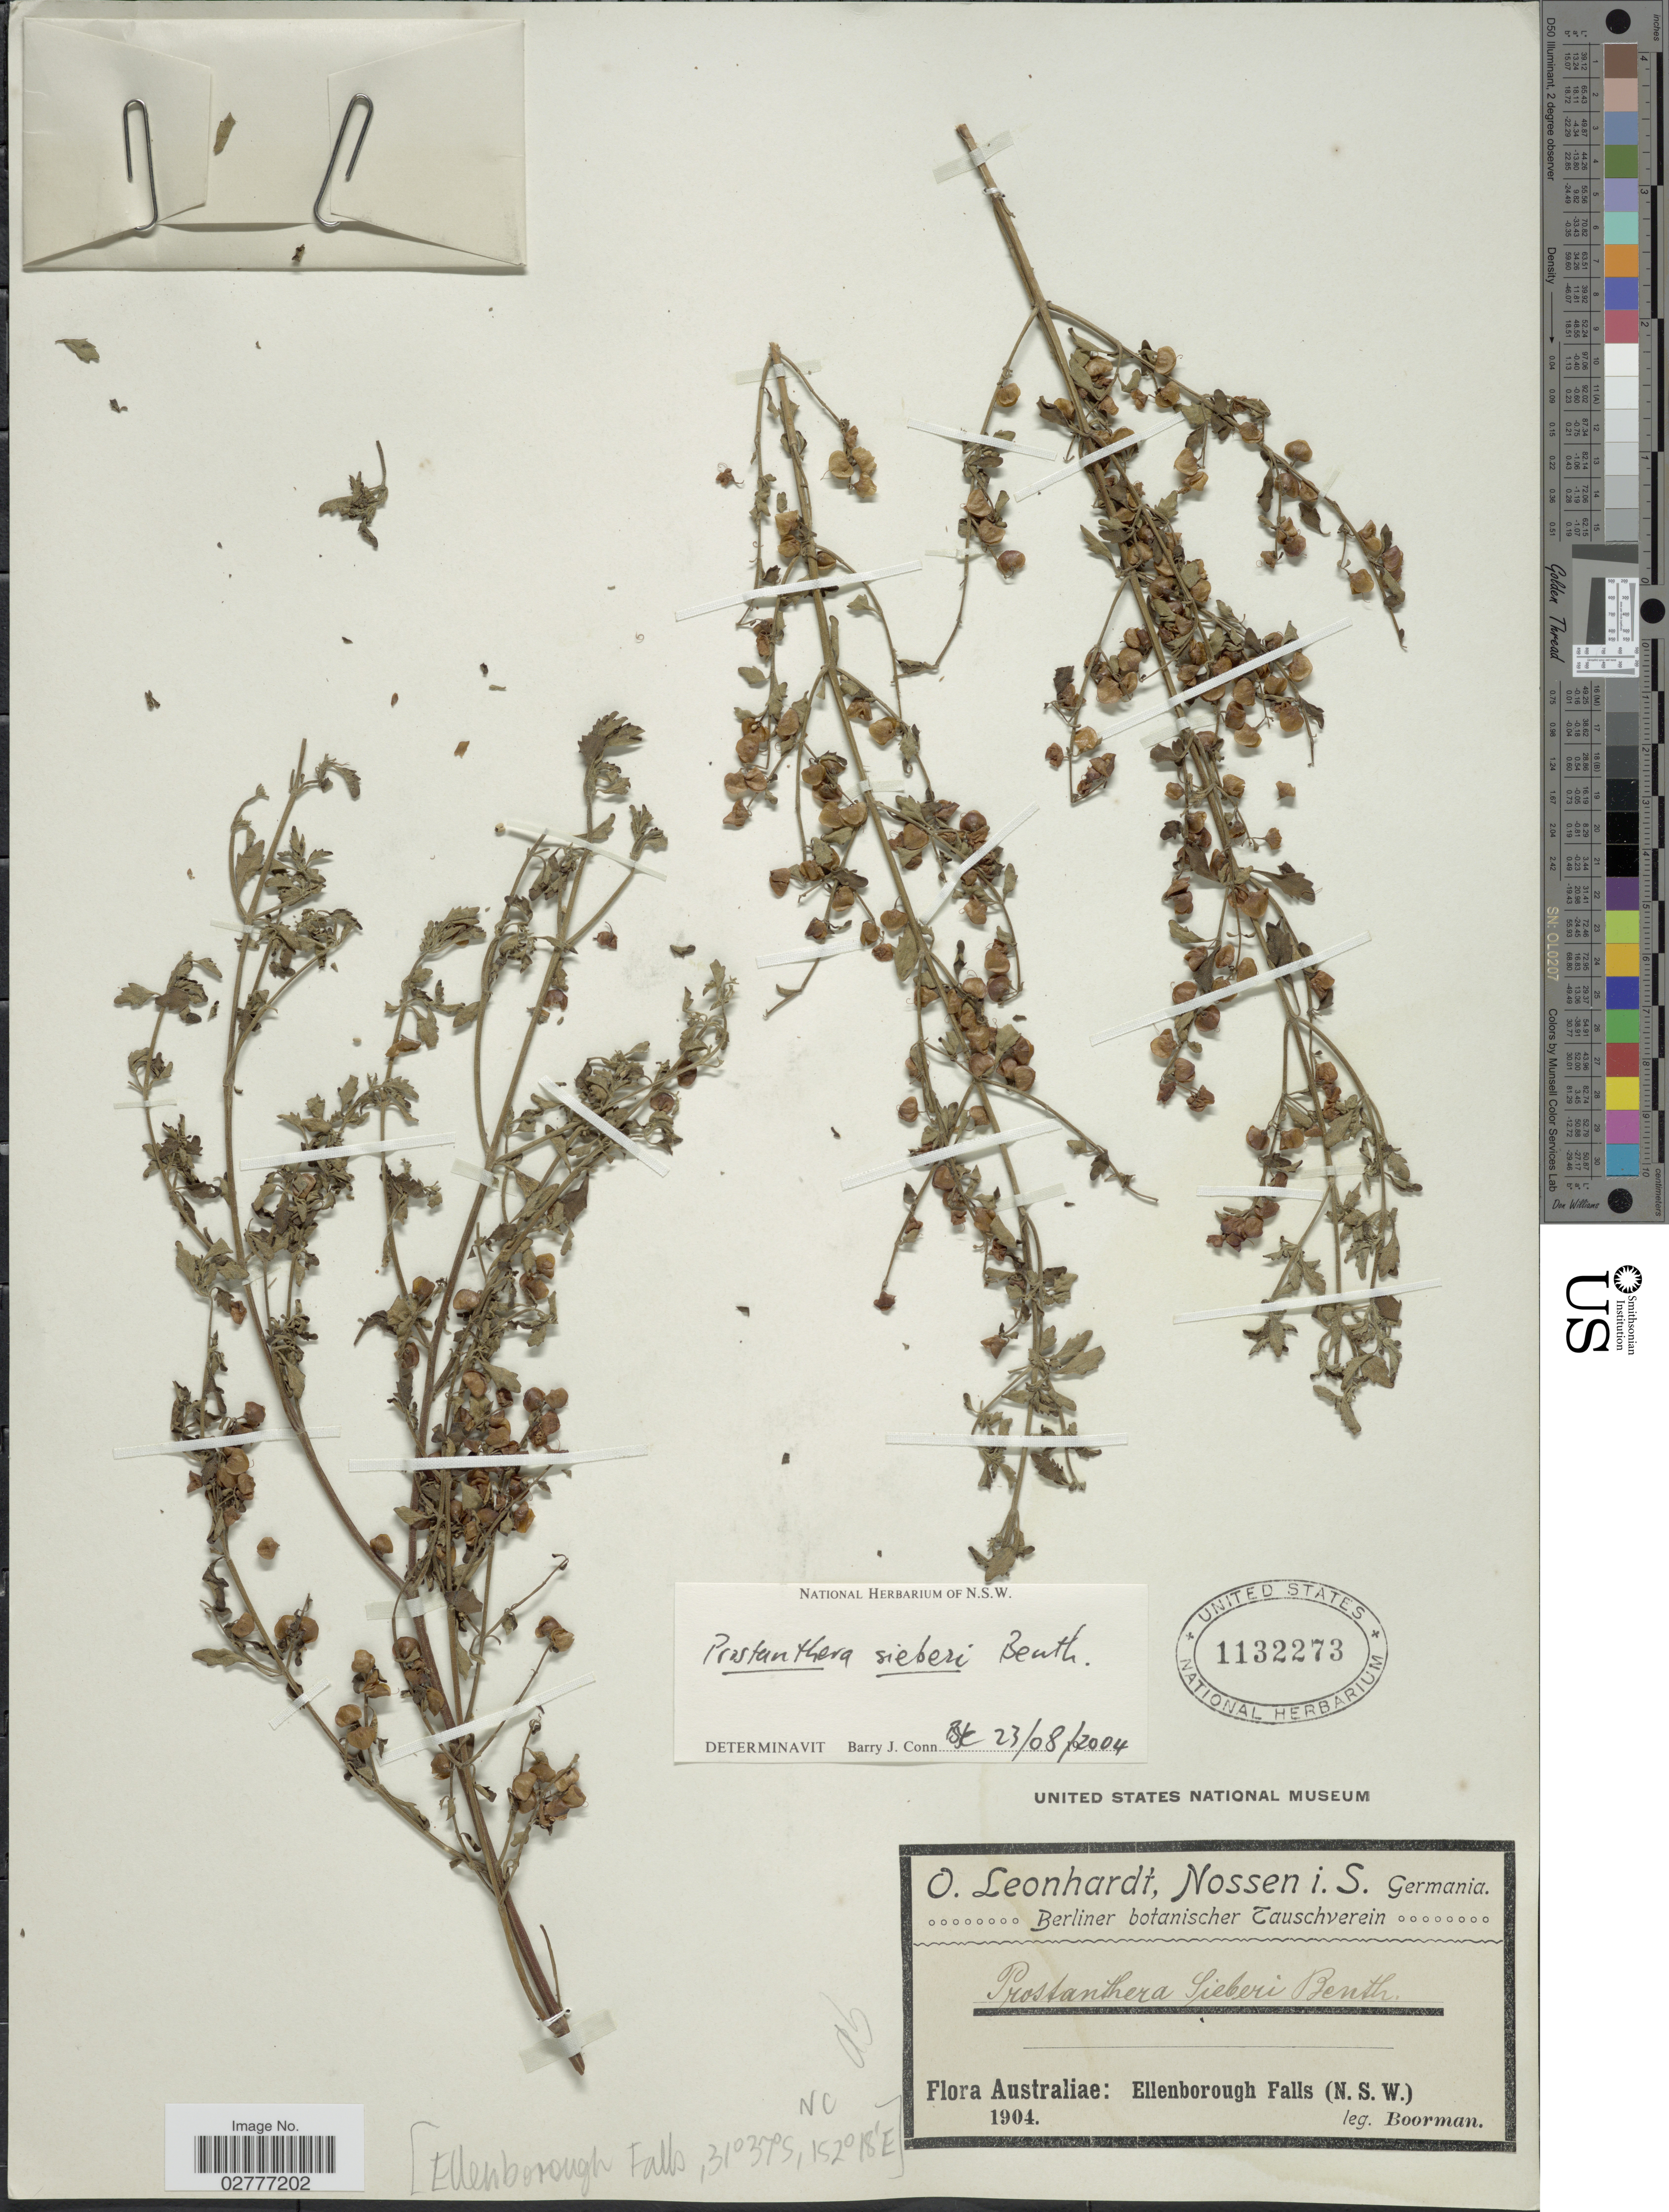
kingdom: Plantae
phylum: Tracheophyta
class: Magnoliopsida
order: Lamiales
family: Lamiaceae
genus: Prostanthera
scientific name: Prostanthera sieberi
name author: Benth.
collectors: -. Boorman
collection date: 1904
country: Australia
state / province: New South Wales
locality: Ellenborough Falls (N.S.W.).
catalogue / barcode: US 1132273